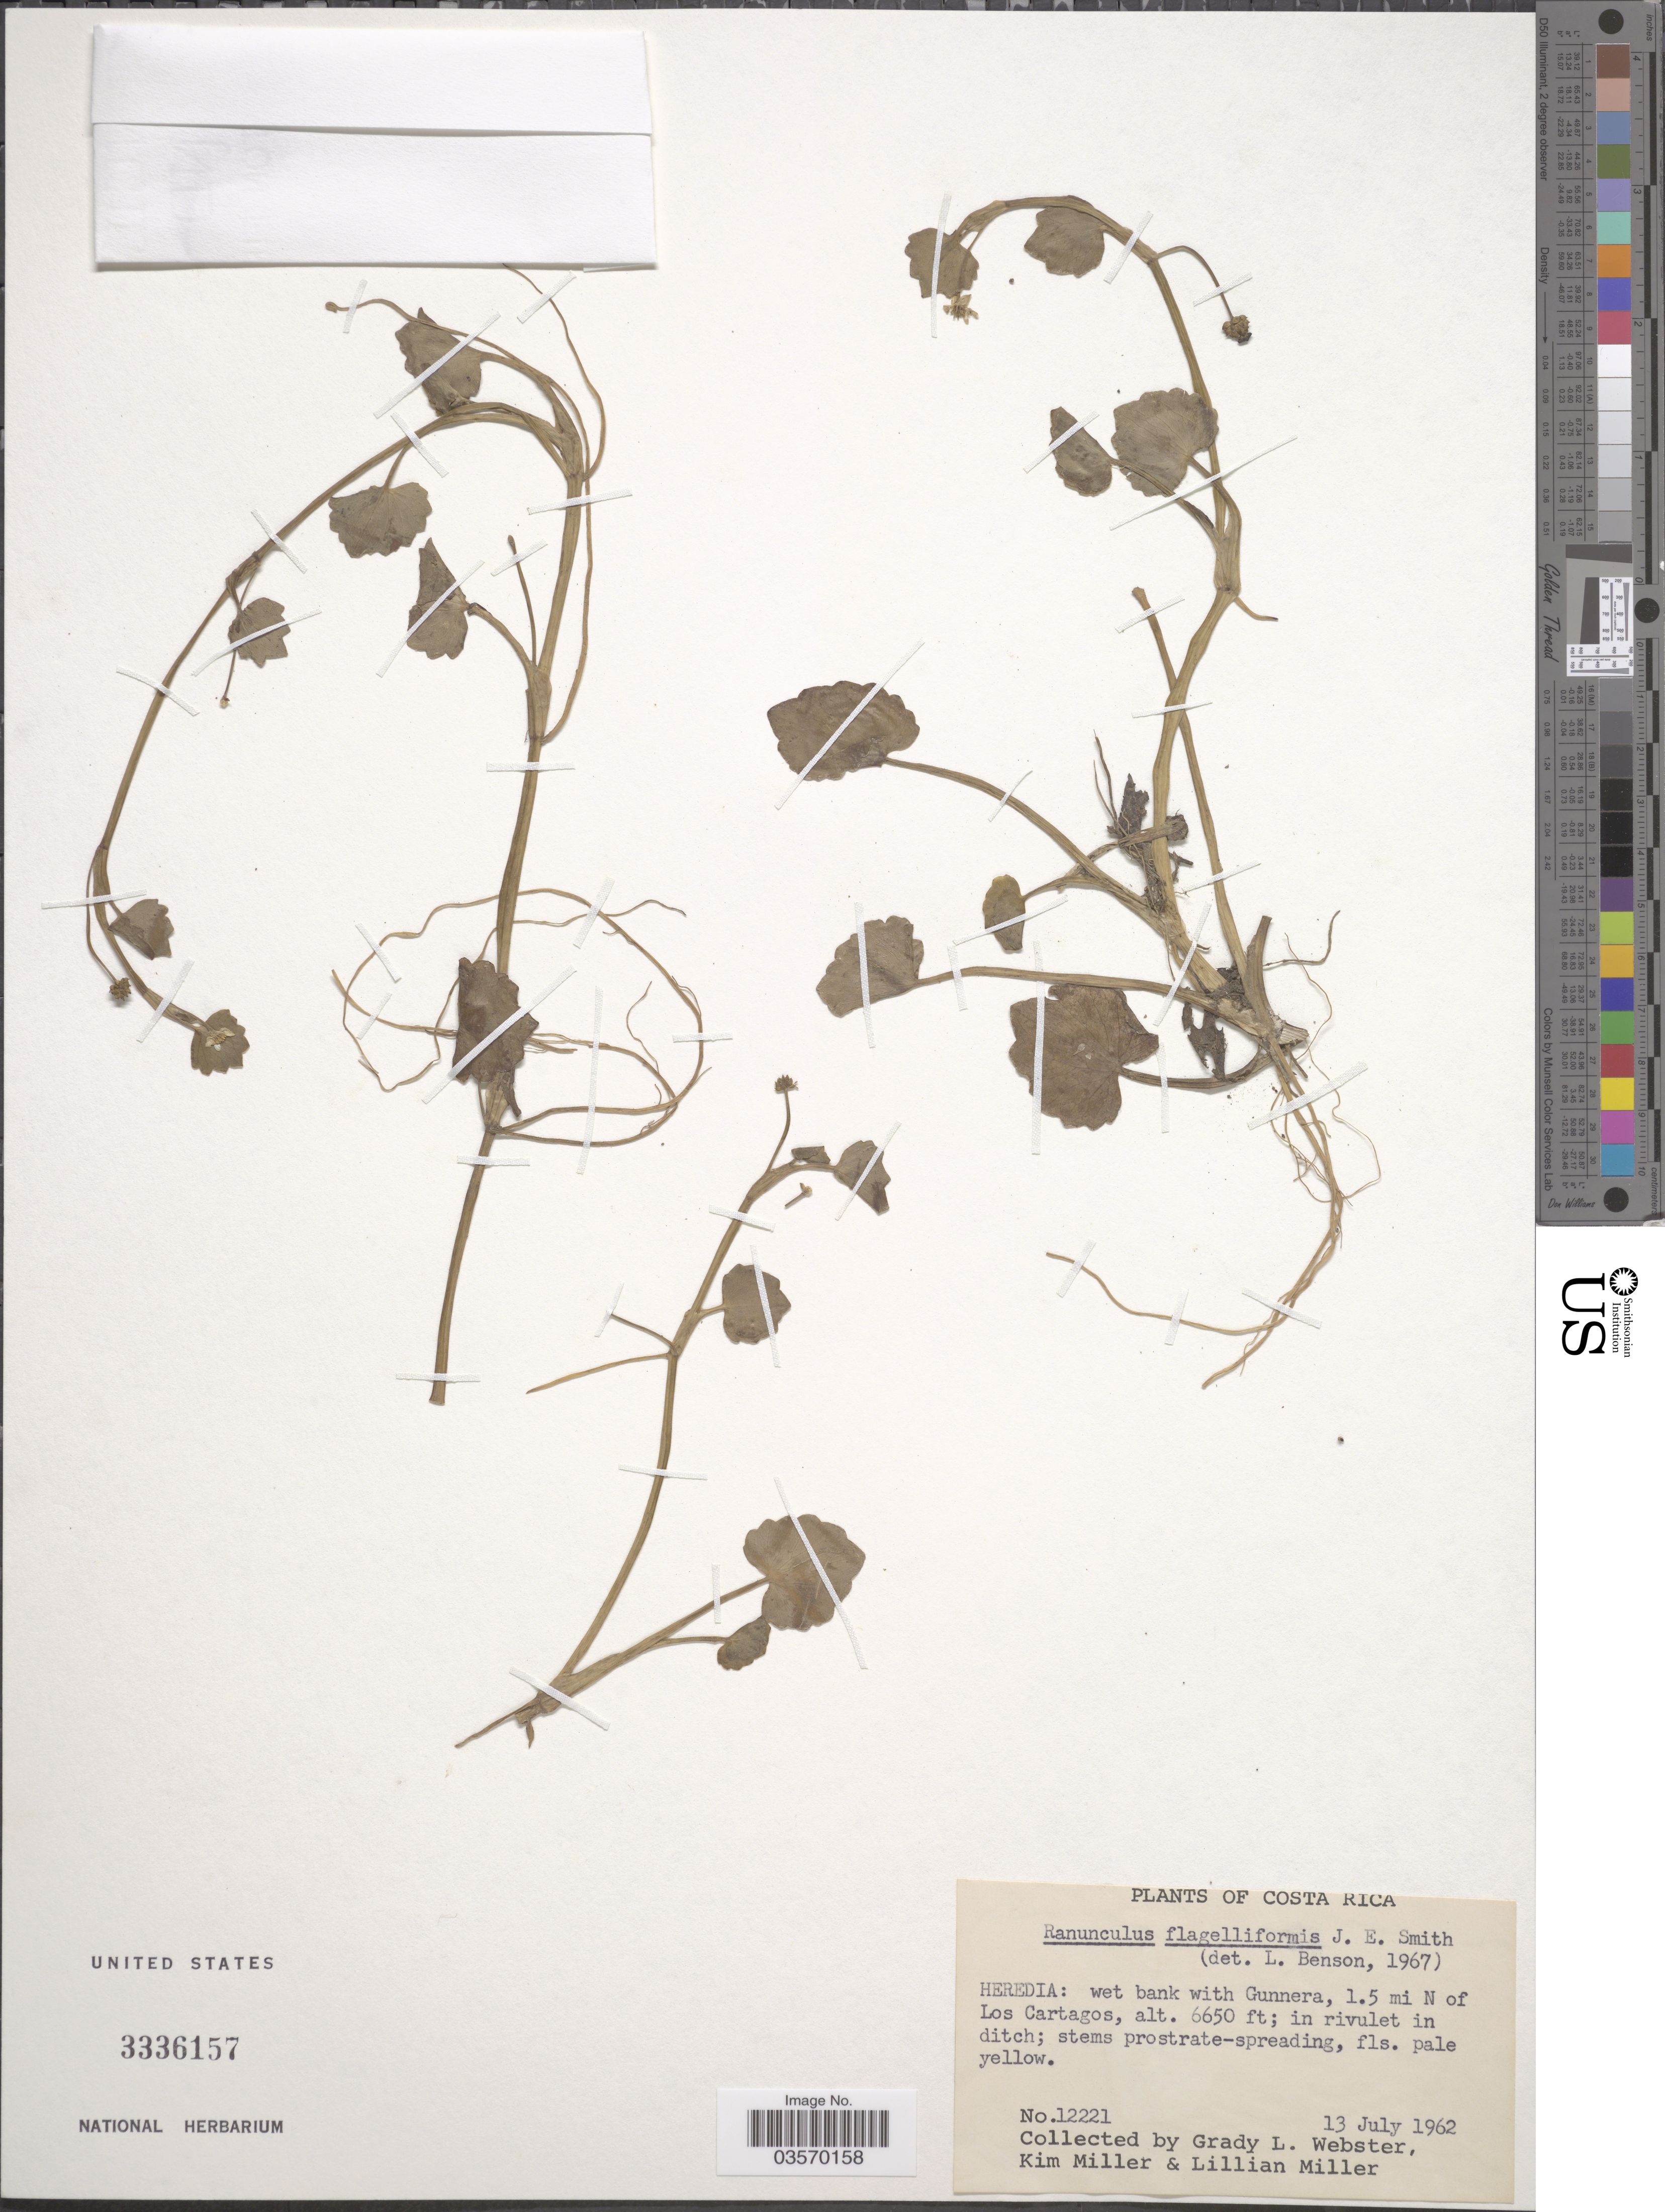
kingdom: Plantae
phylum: Tracheophyta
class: Magnoliopsida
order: Ranunculales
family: Ranunculaceae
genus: Ranunculus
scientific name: Ranunculus flagelliformis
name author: Sm.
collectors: G. L. Webster, K. Miller & L. Miller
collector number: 12221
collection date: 1962-07-13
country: Costa Rica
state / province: Heredia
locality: Wet bank with Gunnera, 1.5 mi N of Los Cartagos.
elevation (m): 2027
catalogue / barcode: US 3336157